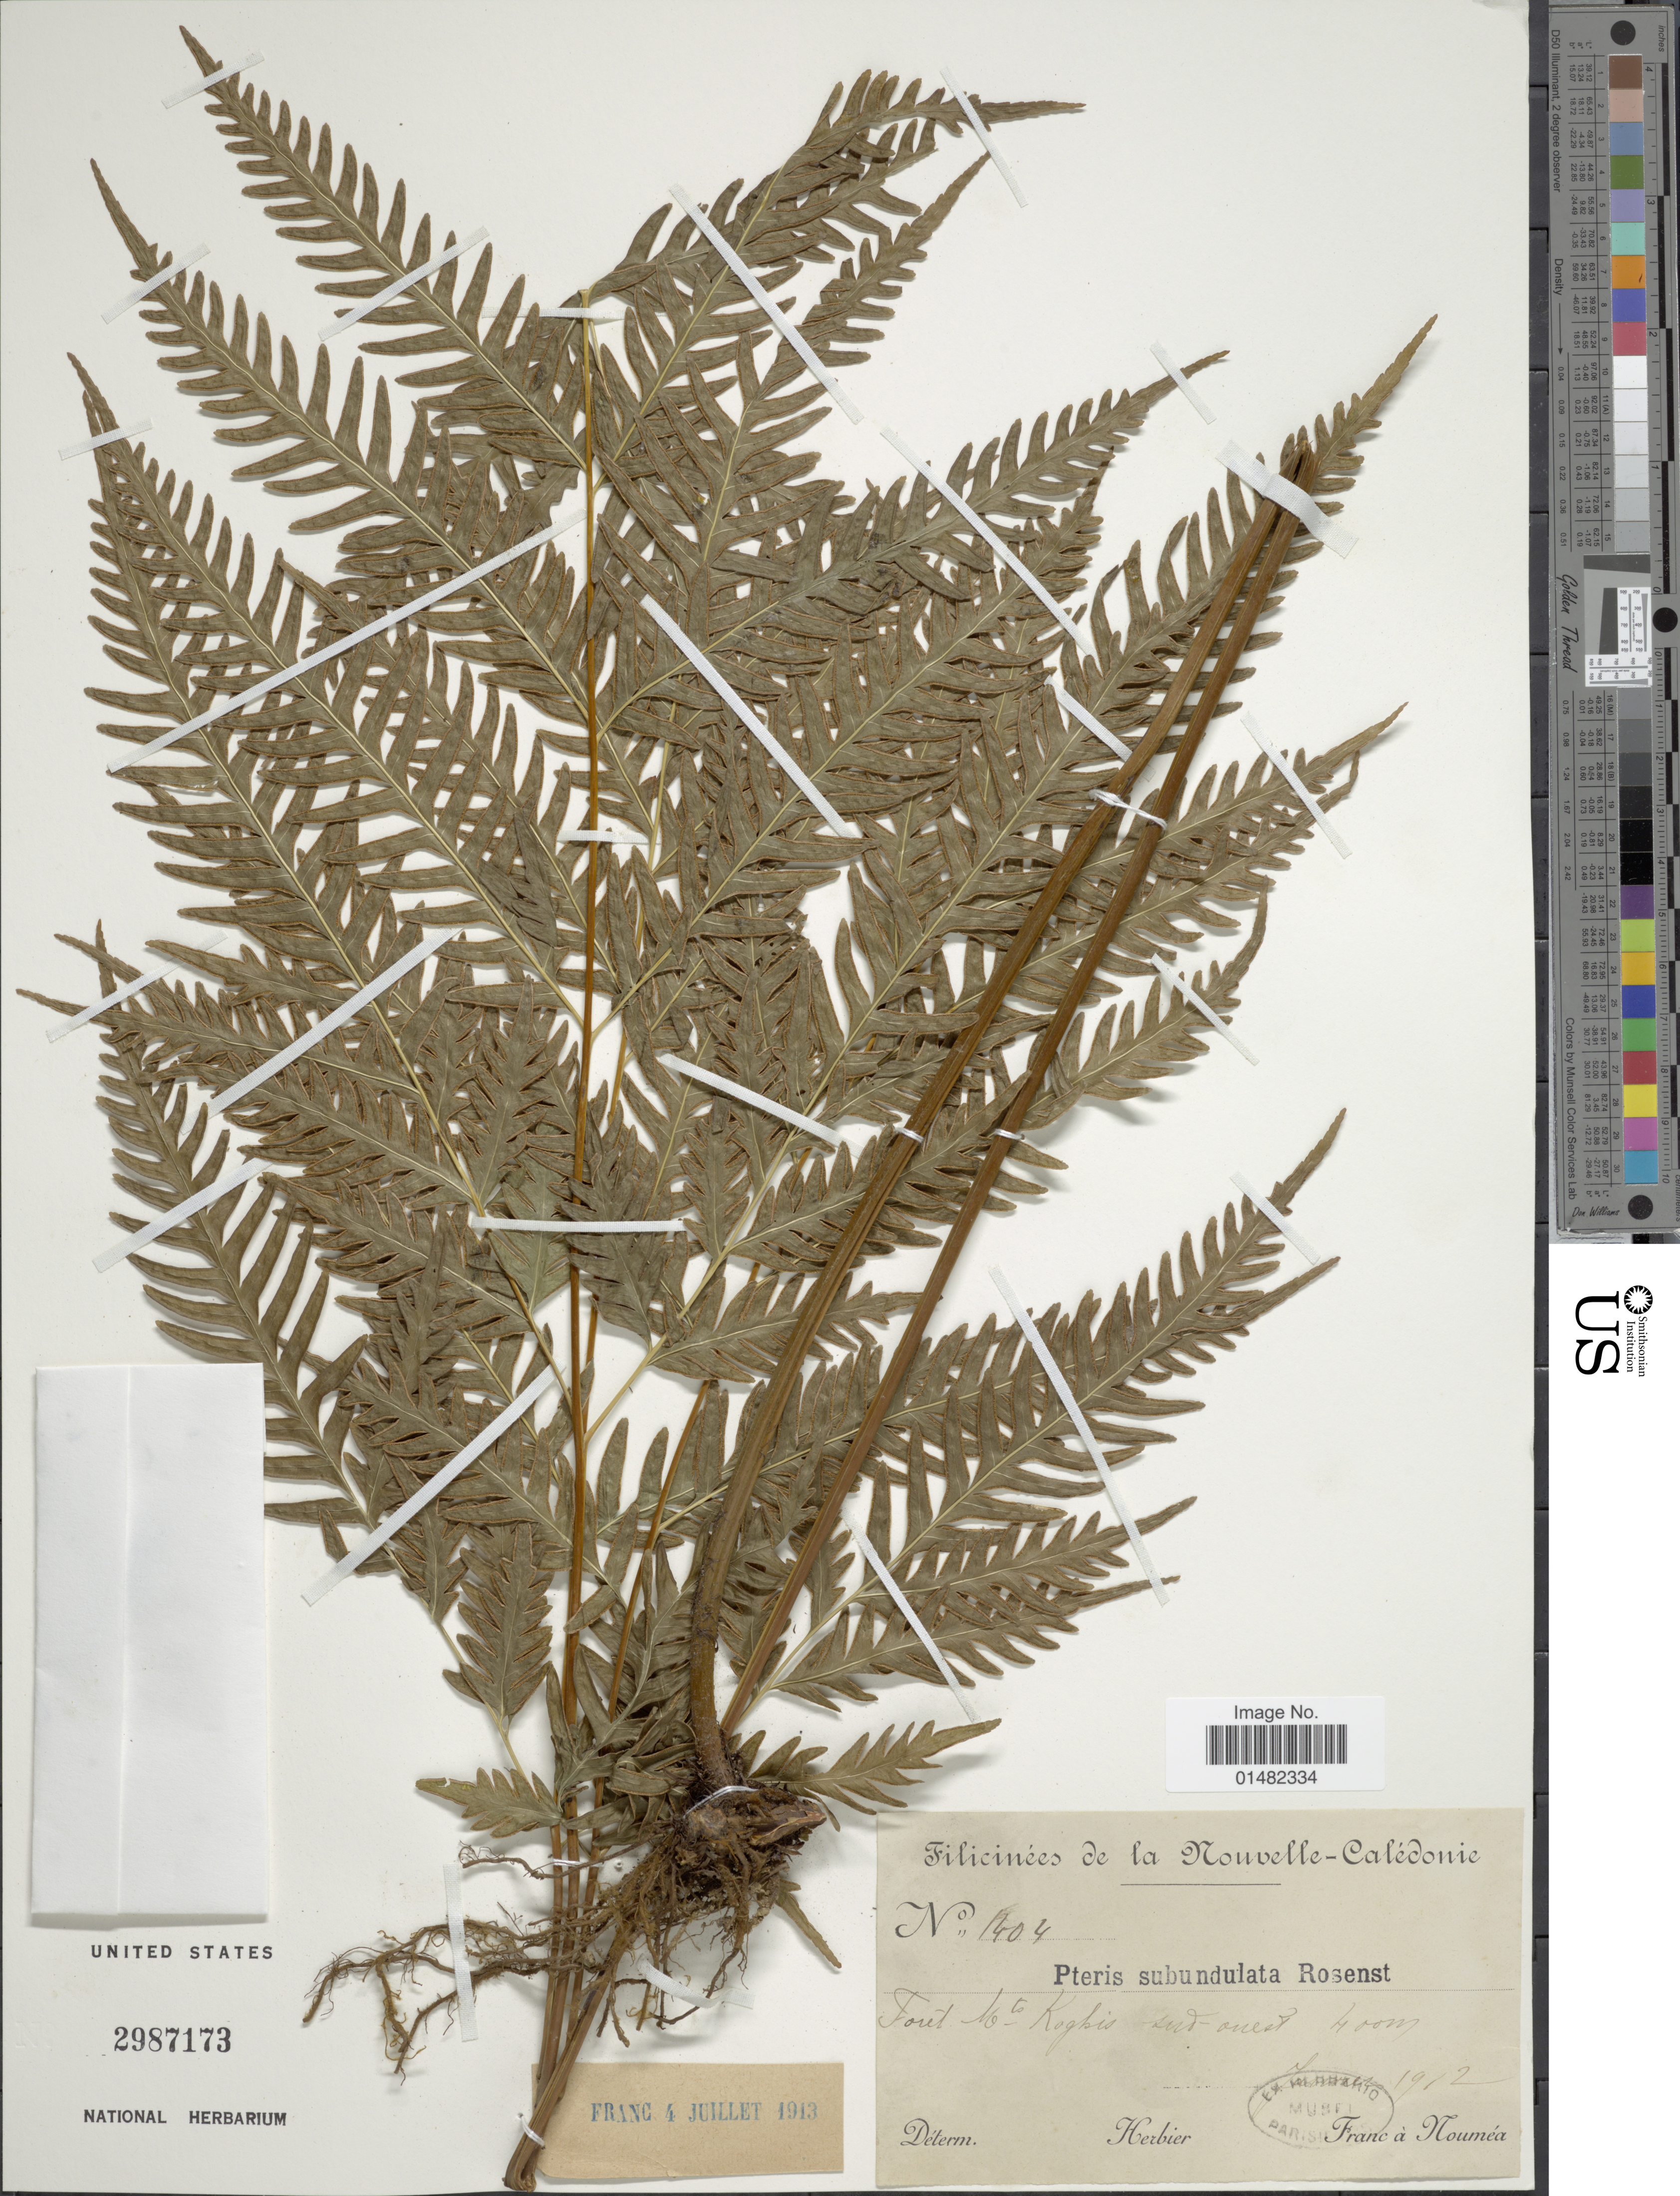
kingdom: Plantae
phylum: Tracheophyta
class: Polypodiopsida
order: Polypodiales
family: Pteridaceae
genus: Pteris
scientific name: Pteris subundulata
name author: Rosenst.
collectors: M. Franc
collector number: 1404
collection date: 1912-01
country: New Caledonia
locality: Foret Mts Koghis sud ouest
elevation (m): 400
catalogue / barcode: US 2987173